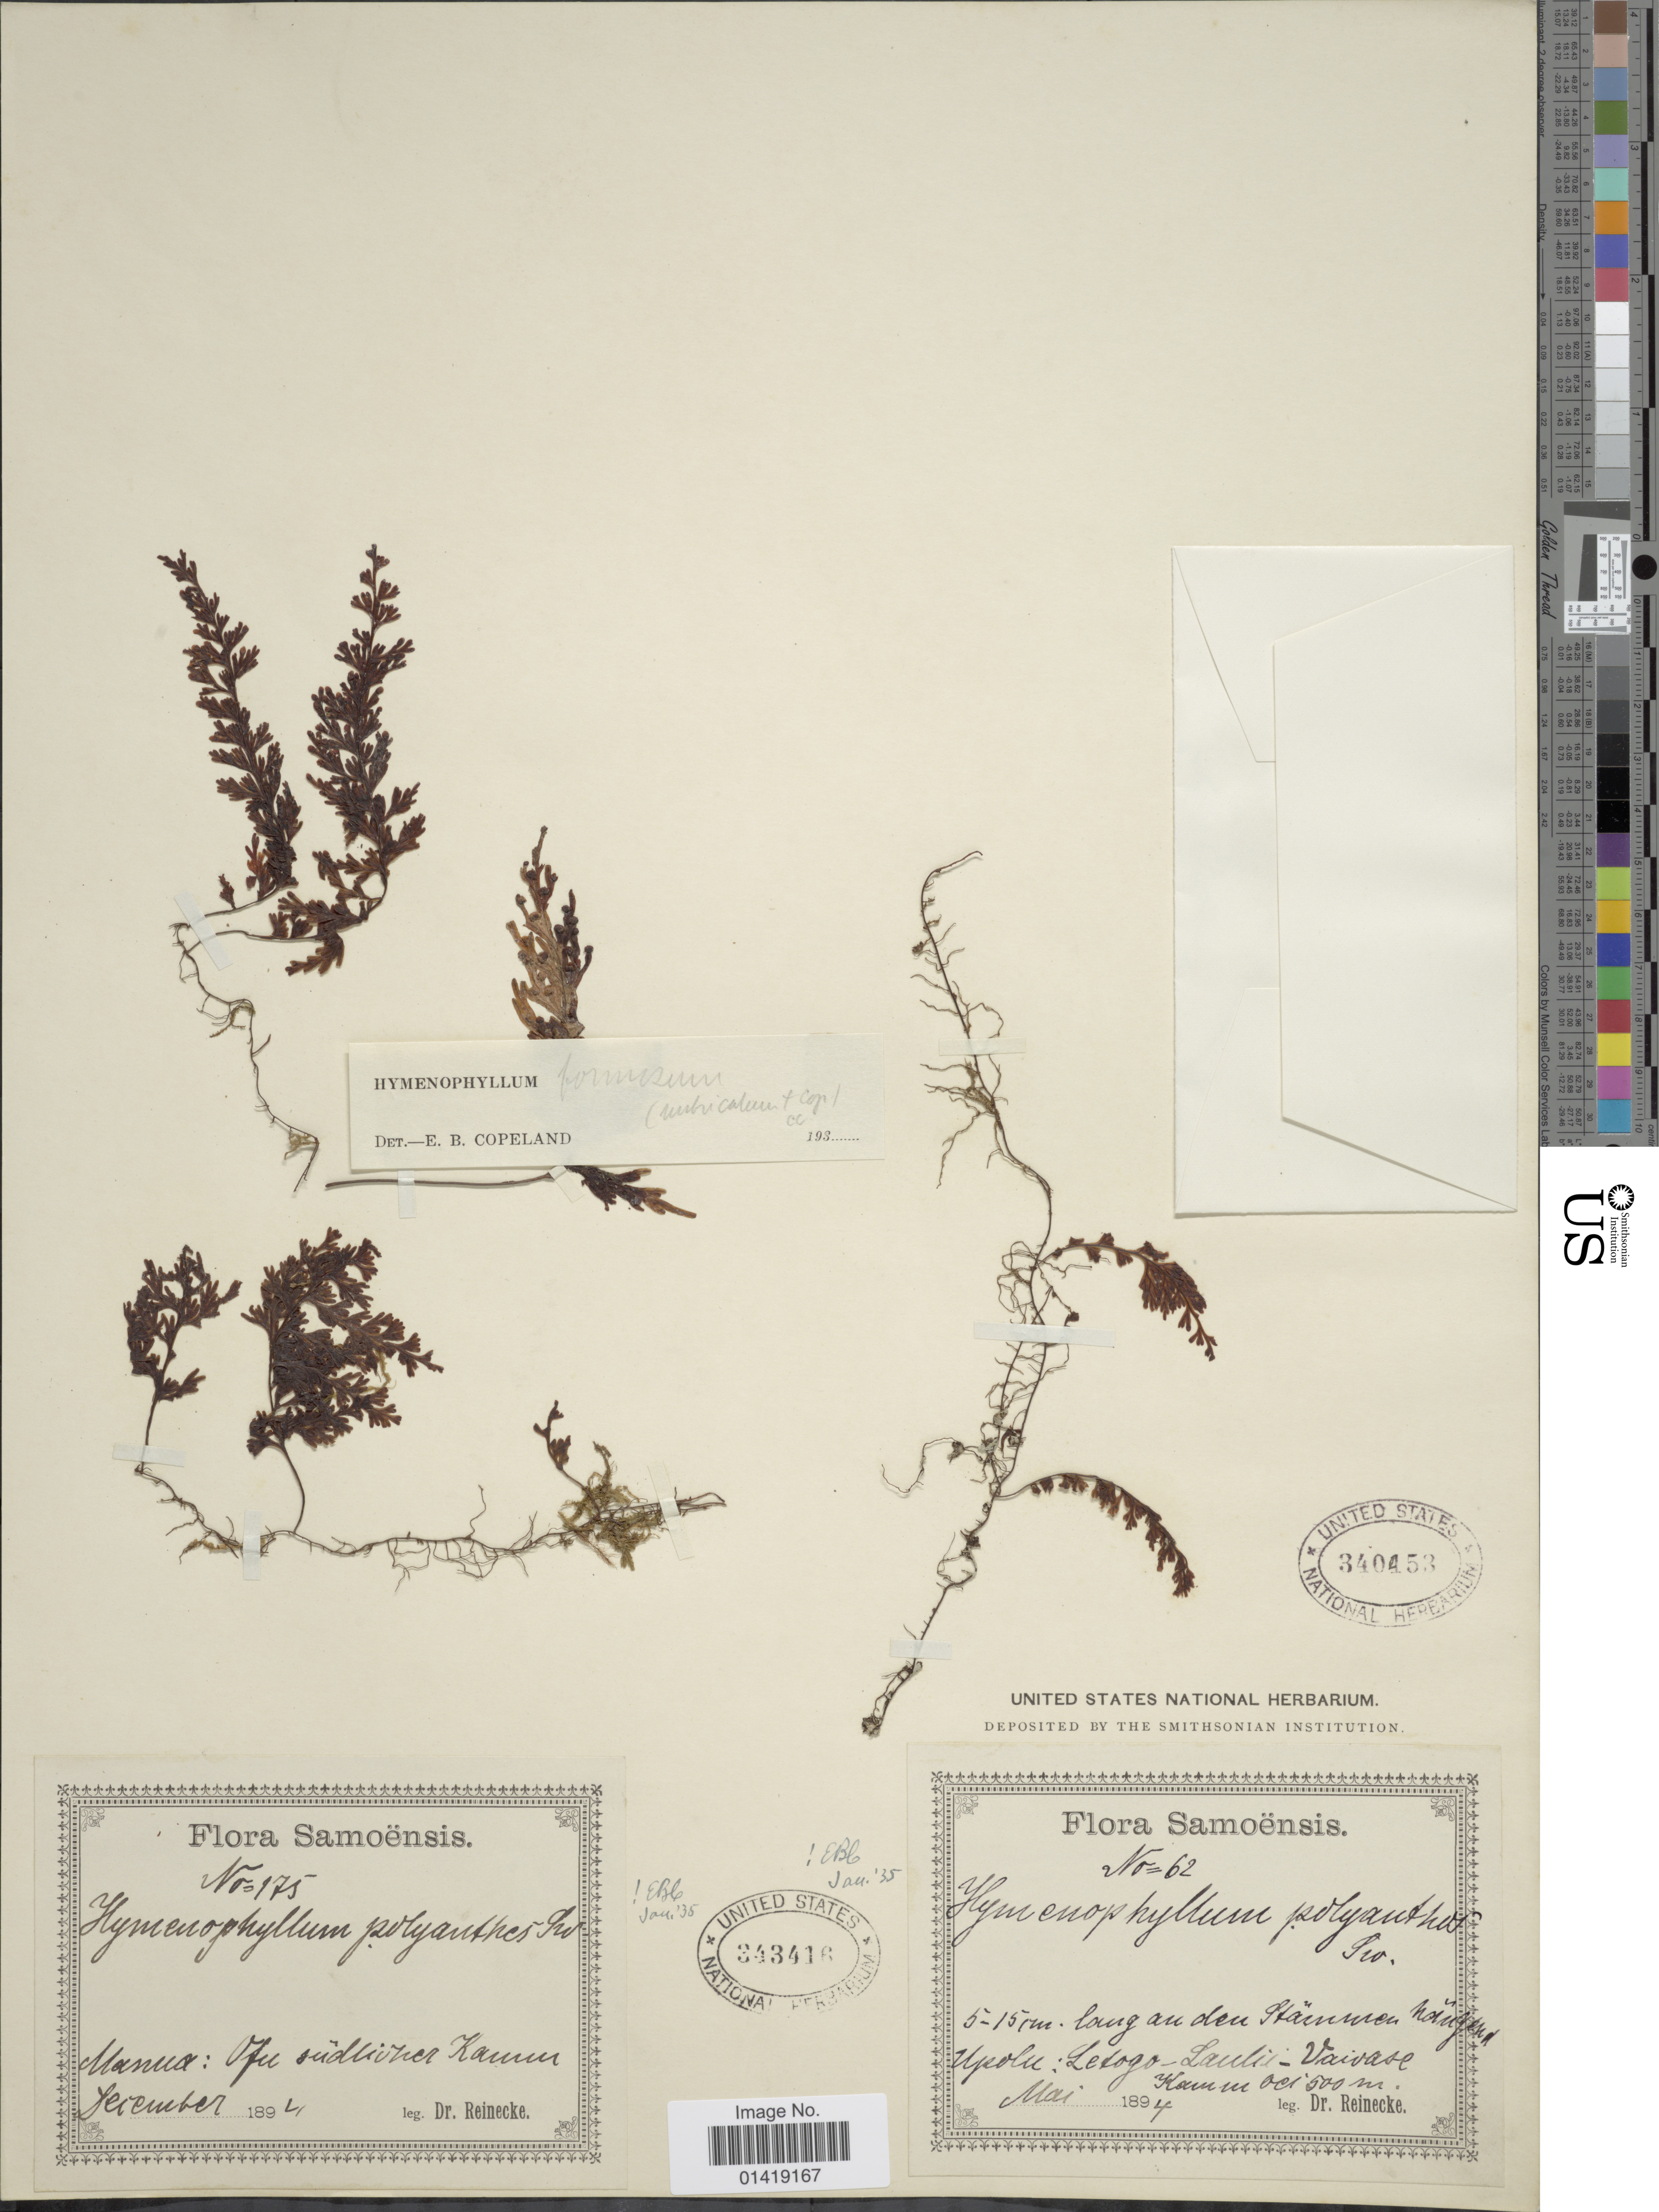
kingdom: Plantae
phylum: Tracheophyta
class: Polypodiopsida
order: Hymenophyllales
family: Hymenophyllaceae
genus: Hymenophyllum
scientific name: Hymenophyllum polyanthos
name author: (Sw.) Sw.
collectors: -- Reinecke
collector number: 175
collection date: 1894-12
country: American Samoa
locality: Manua: Ofu sudhoher Karum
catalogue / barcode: US 343416